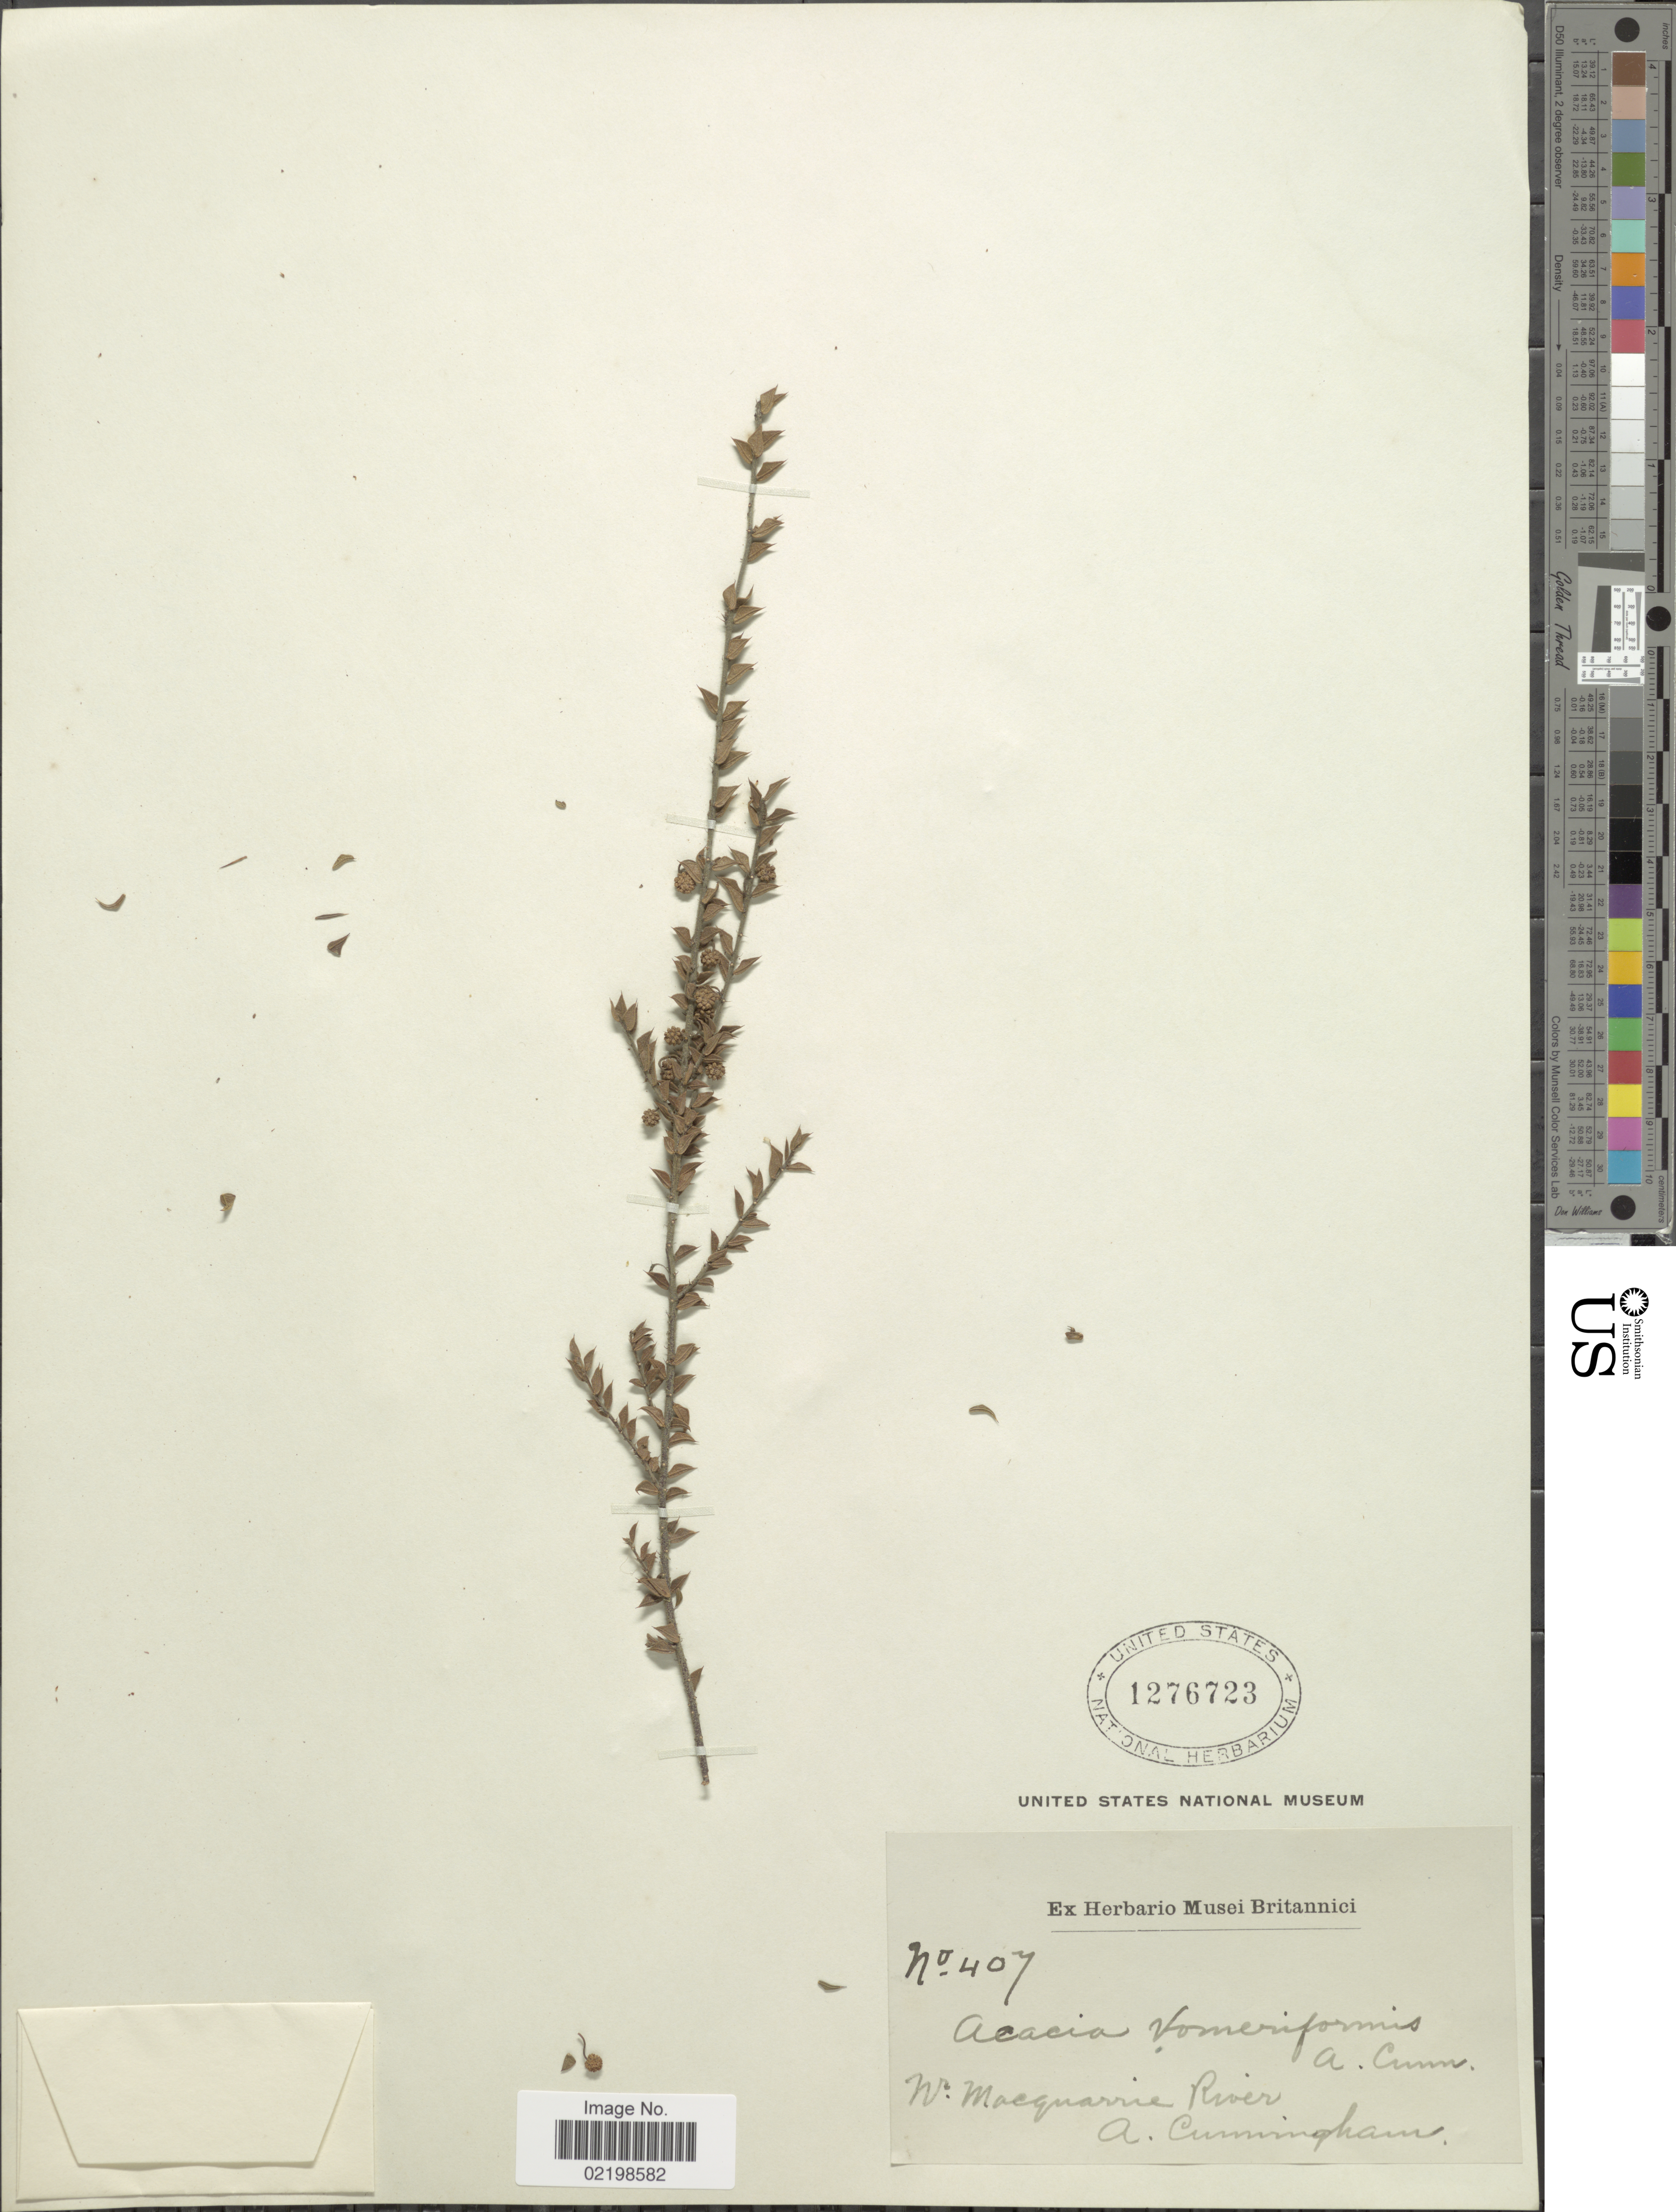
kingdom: Plantae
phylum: Tracheophyta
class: Magnoliopsida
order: Fabales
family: Fabaceae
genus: Acacia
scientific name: Acacia gunnii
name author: Benth.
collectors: A. Cunningham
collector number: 407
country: Australia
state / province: New South Wales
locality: W. Macquarrie [Macquarie] River.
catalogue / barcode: US 1276723